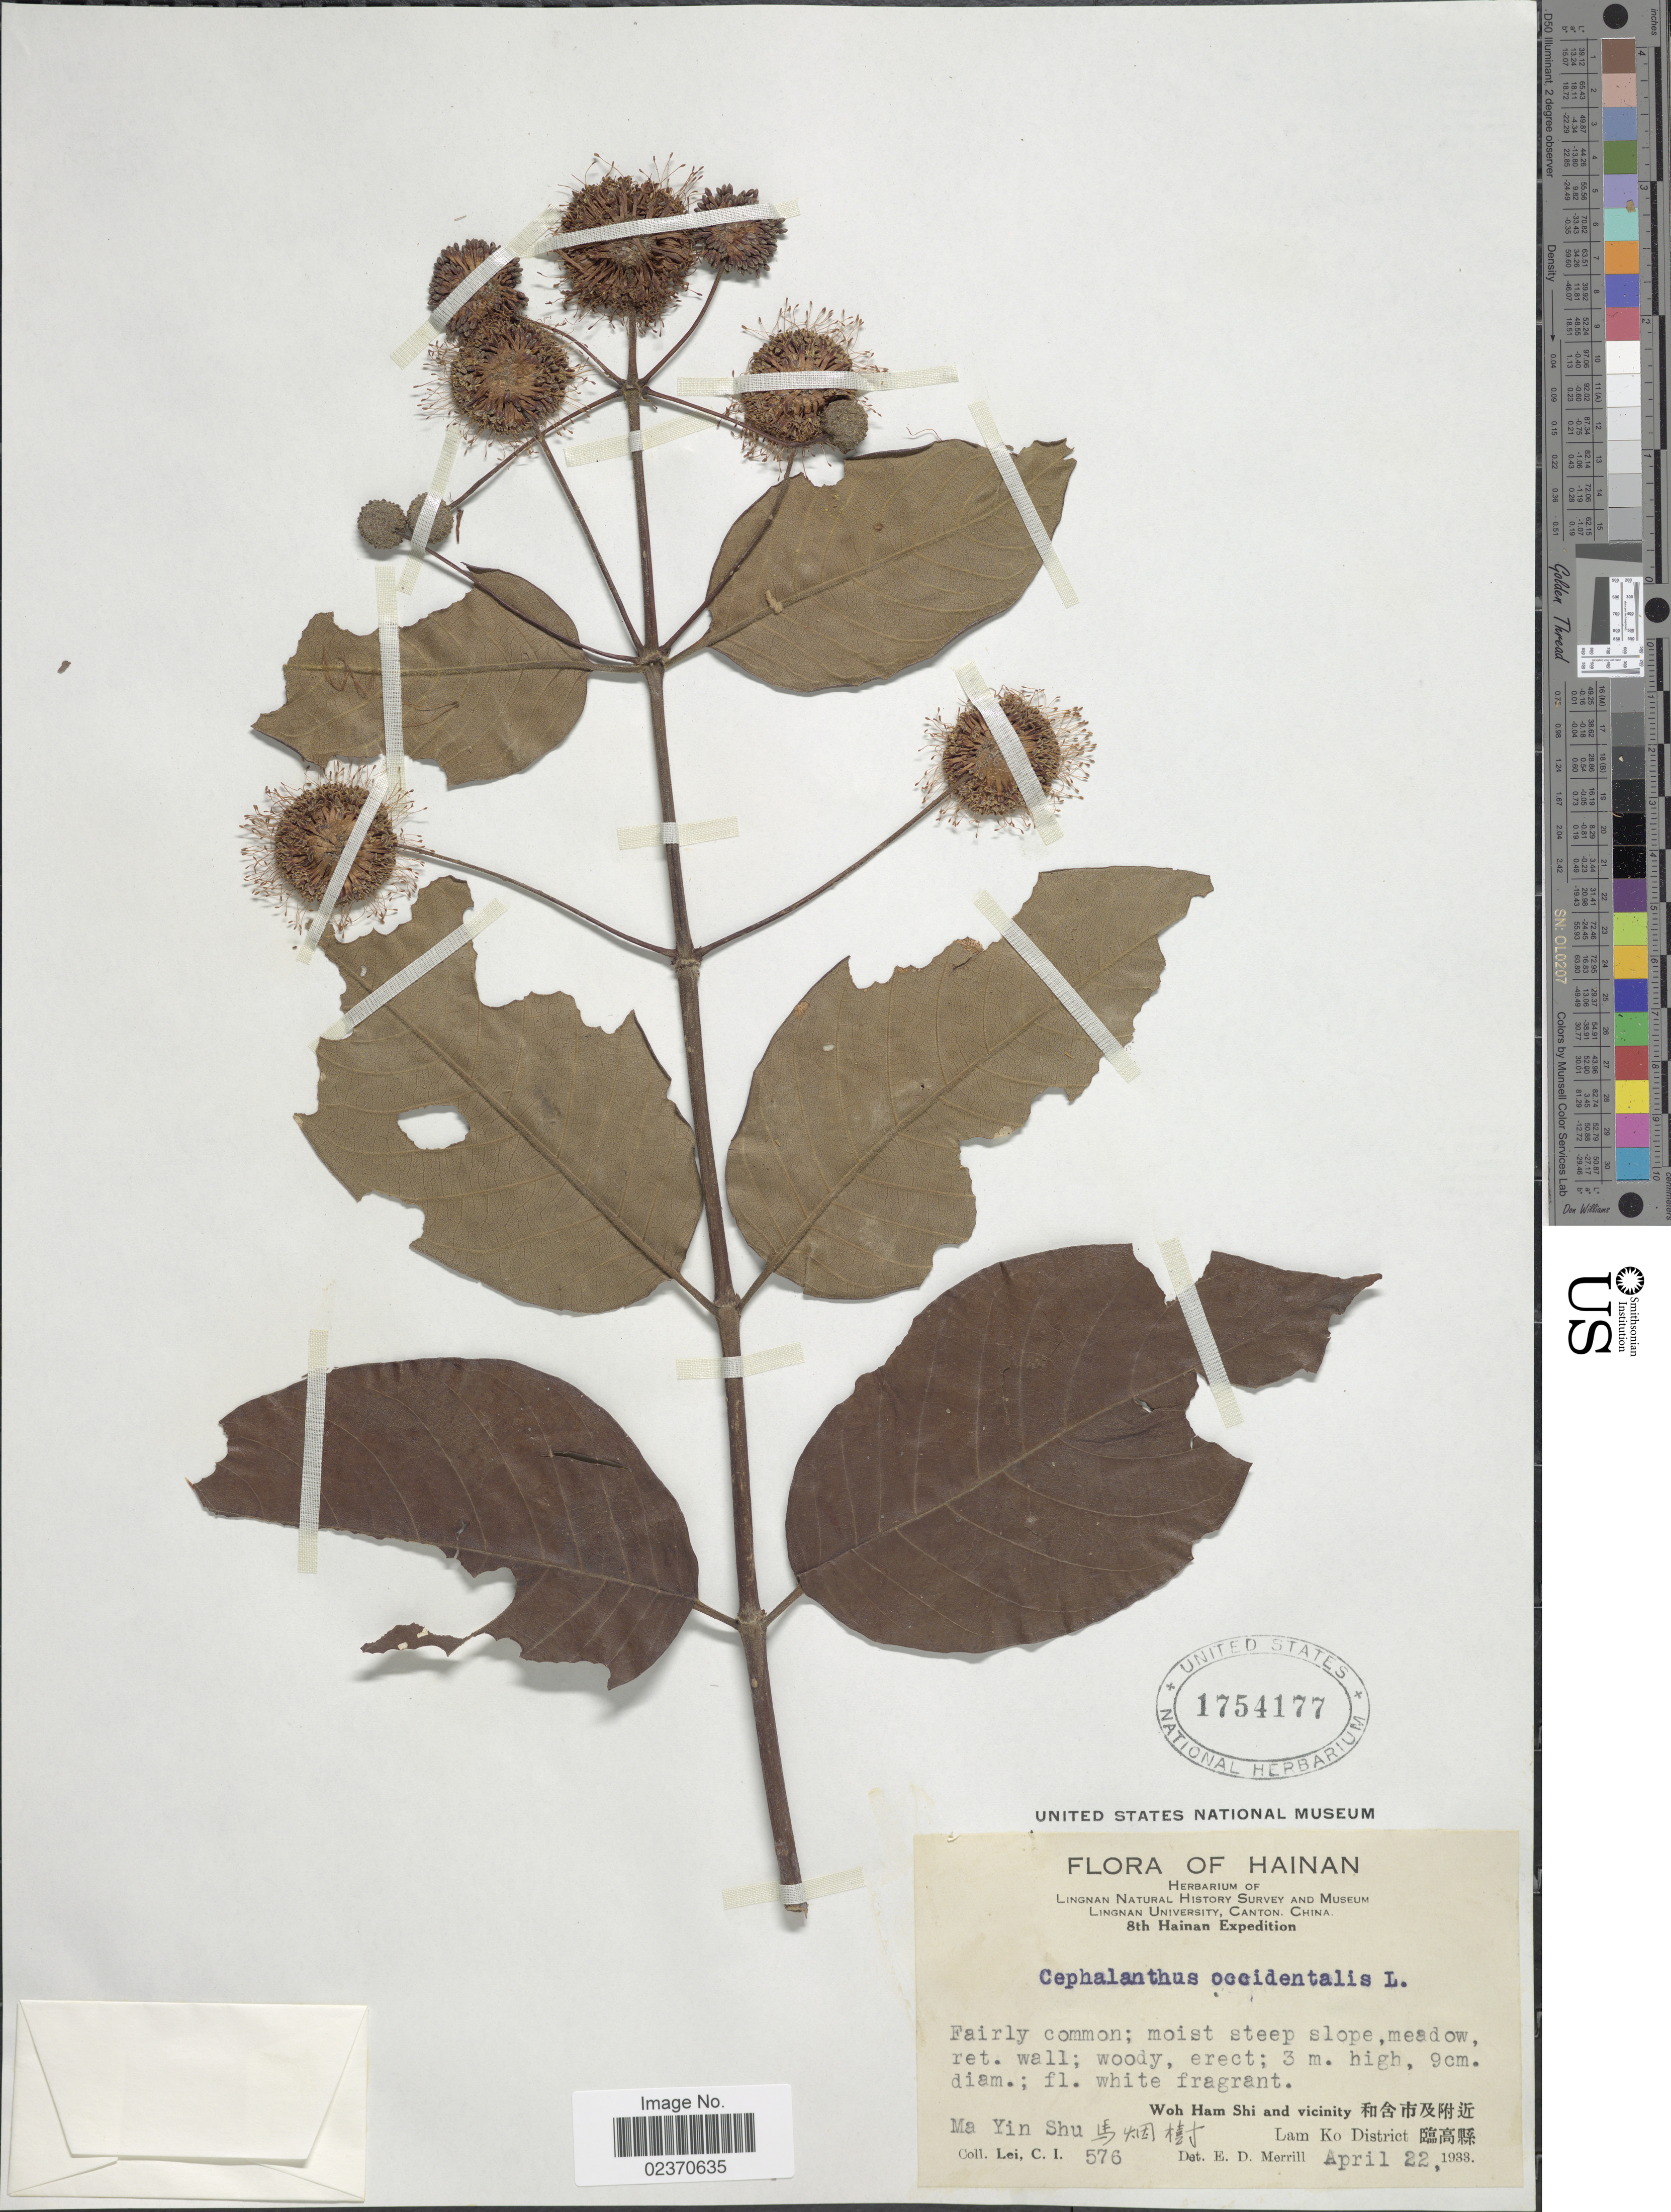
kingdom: Plantae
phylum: Tracheophyta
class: Magnoliopsida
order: Gentianales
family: Rubiaceae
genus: Cephalanthus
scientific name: Cephalanthus occidentalis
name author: L.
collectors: C. I. Lei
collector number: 576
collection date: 1933-04-22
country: China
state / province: Hainan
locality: Woh Ham Shi and Vicinity, Lam Ko District, Ma Yin Shu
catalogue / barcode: US 1754177